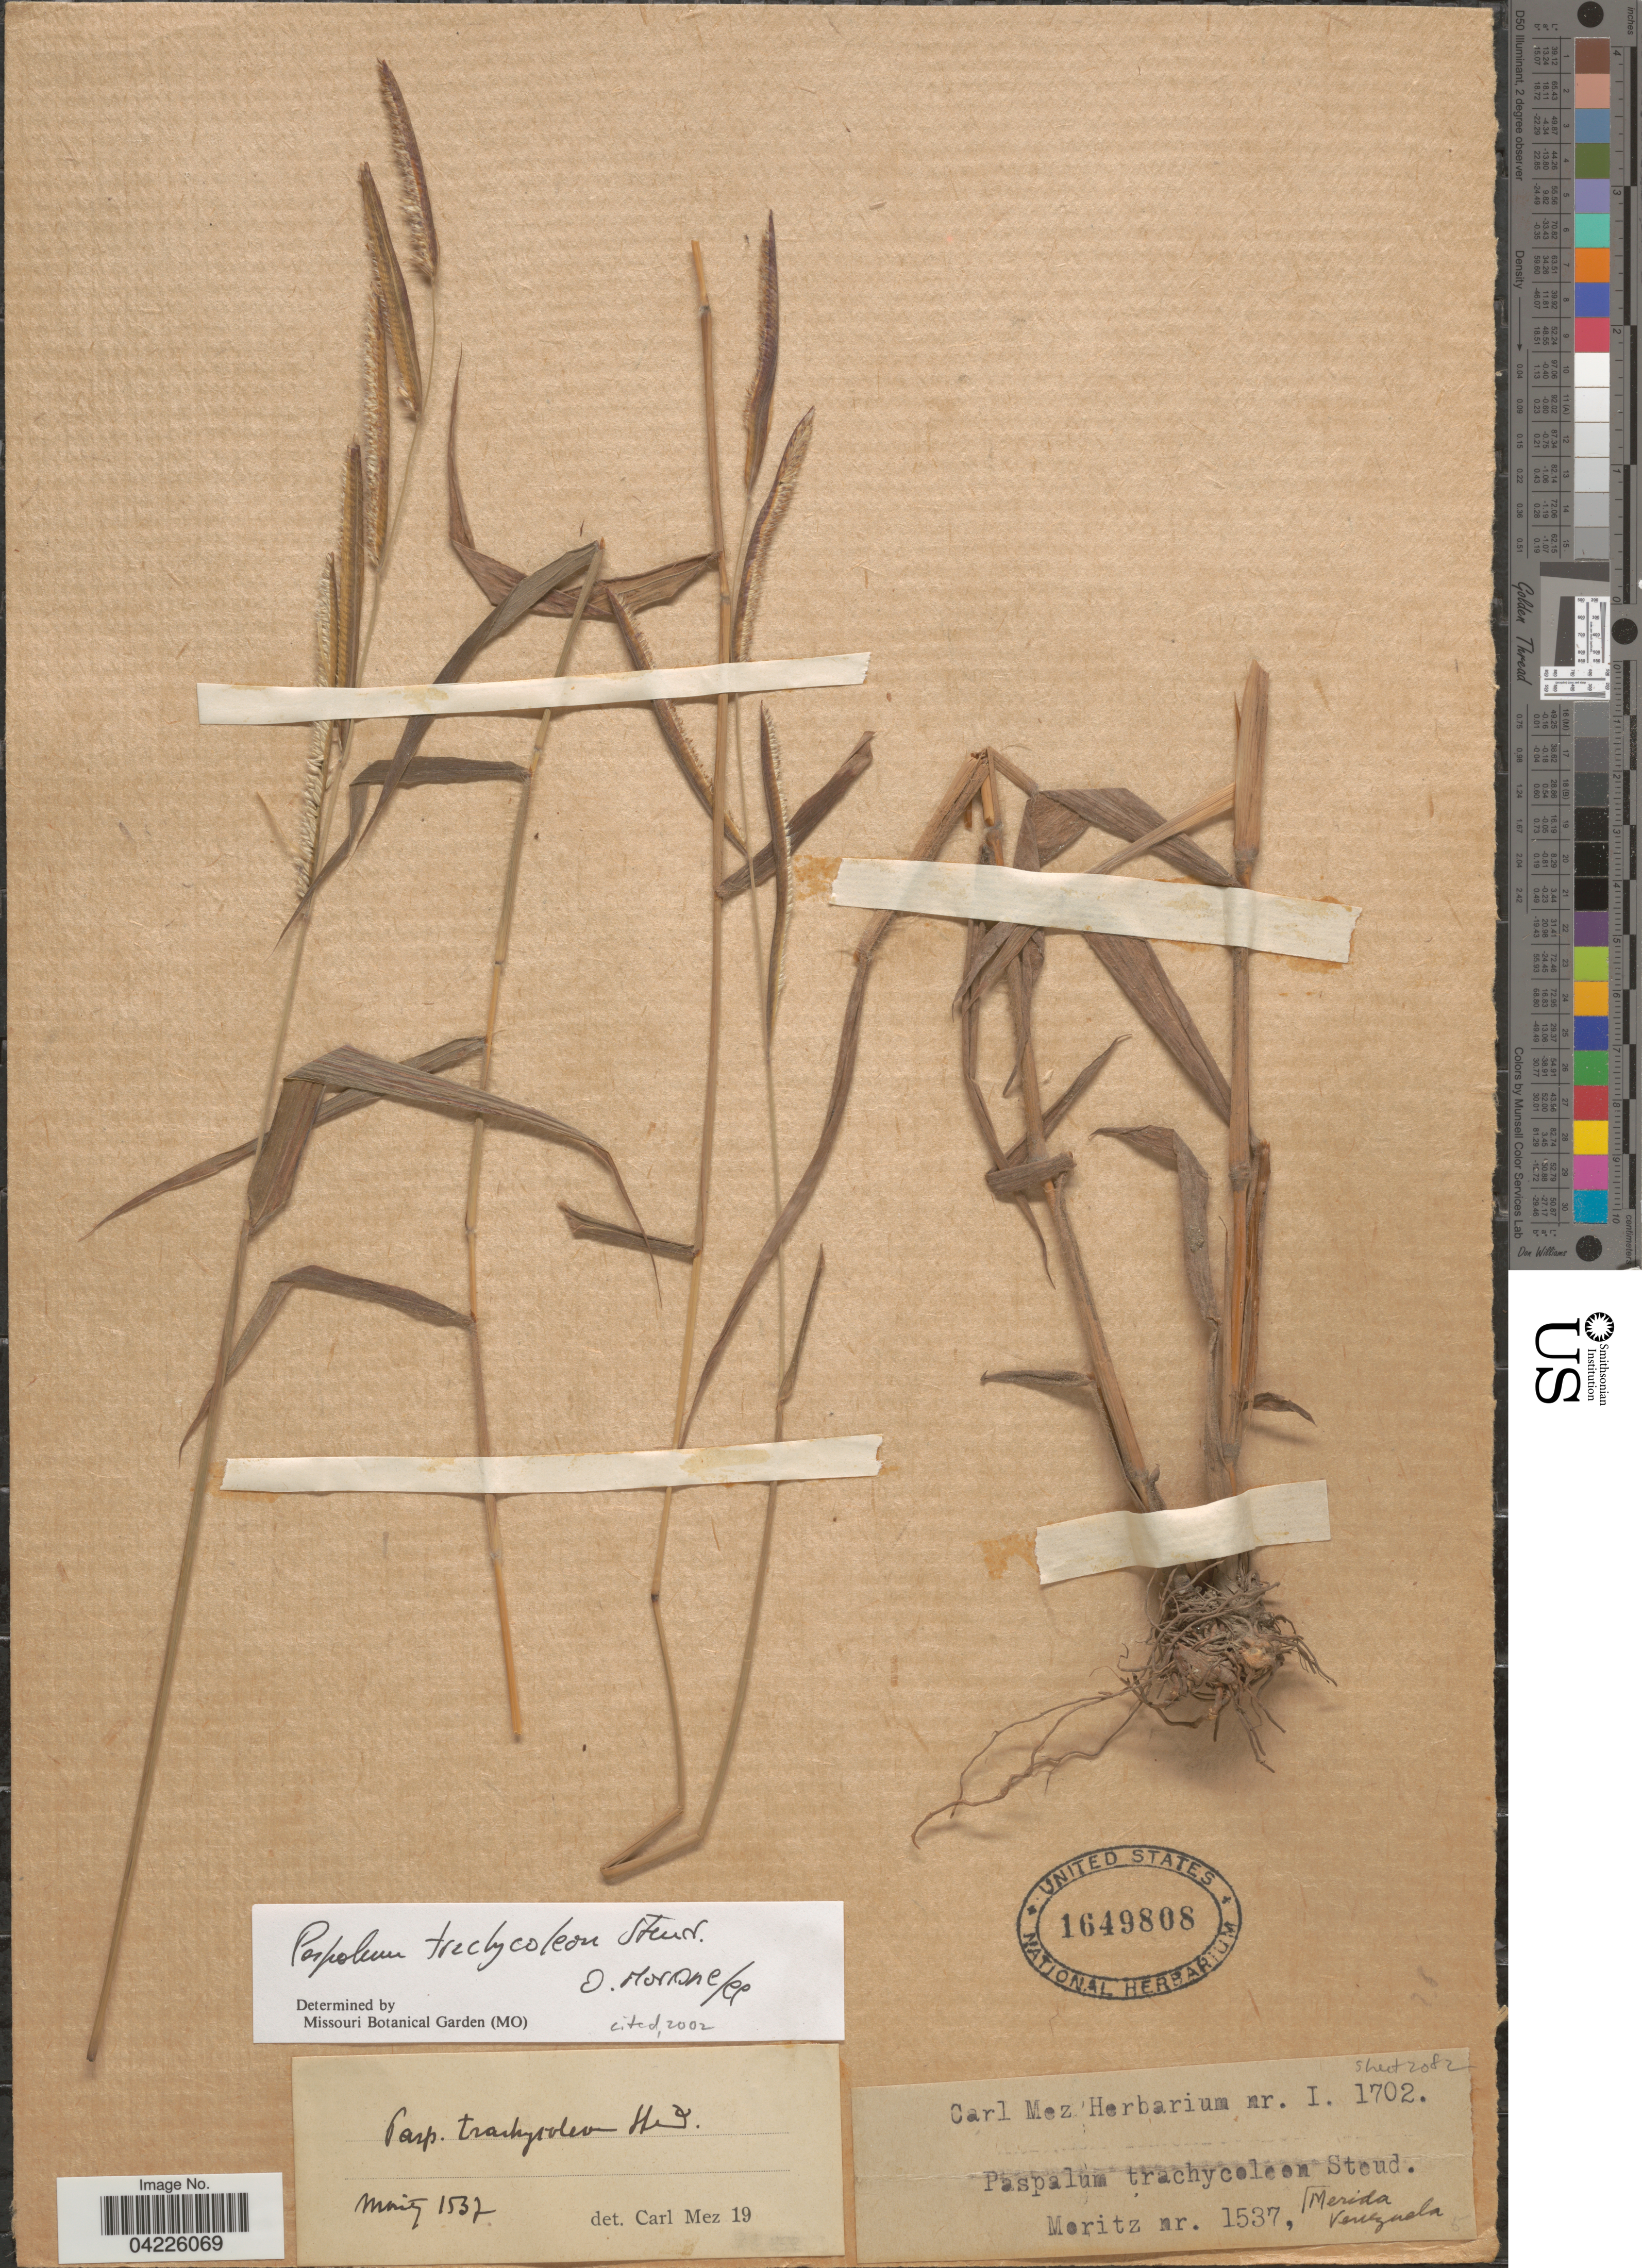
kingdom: Plantae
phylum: Tracheophyta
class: Liliopsida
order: Poales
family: Poaceae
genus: Paspalum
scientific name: Paspalum trachycoleon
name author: Steud.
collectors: Moritz, --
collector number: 1537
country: Venezuela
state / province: Merida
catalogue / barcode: US 1649808